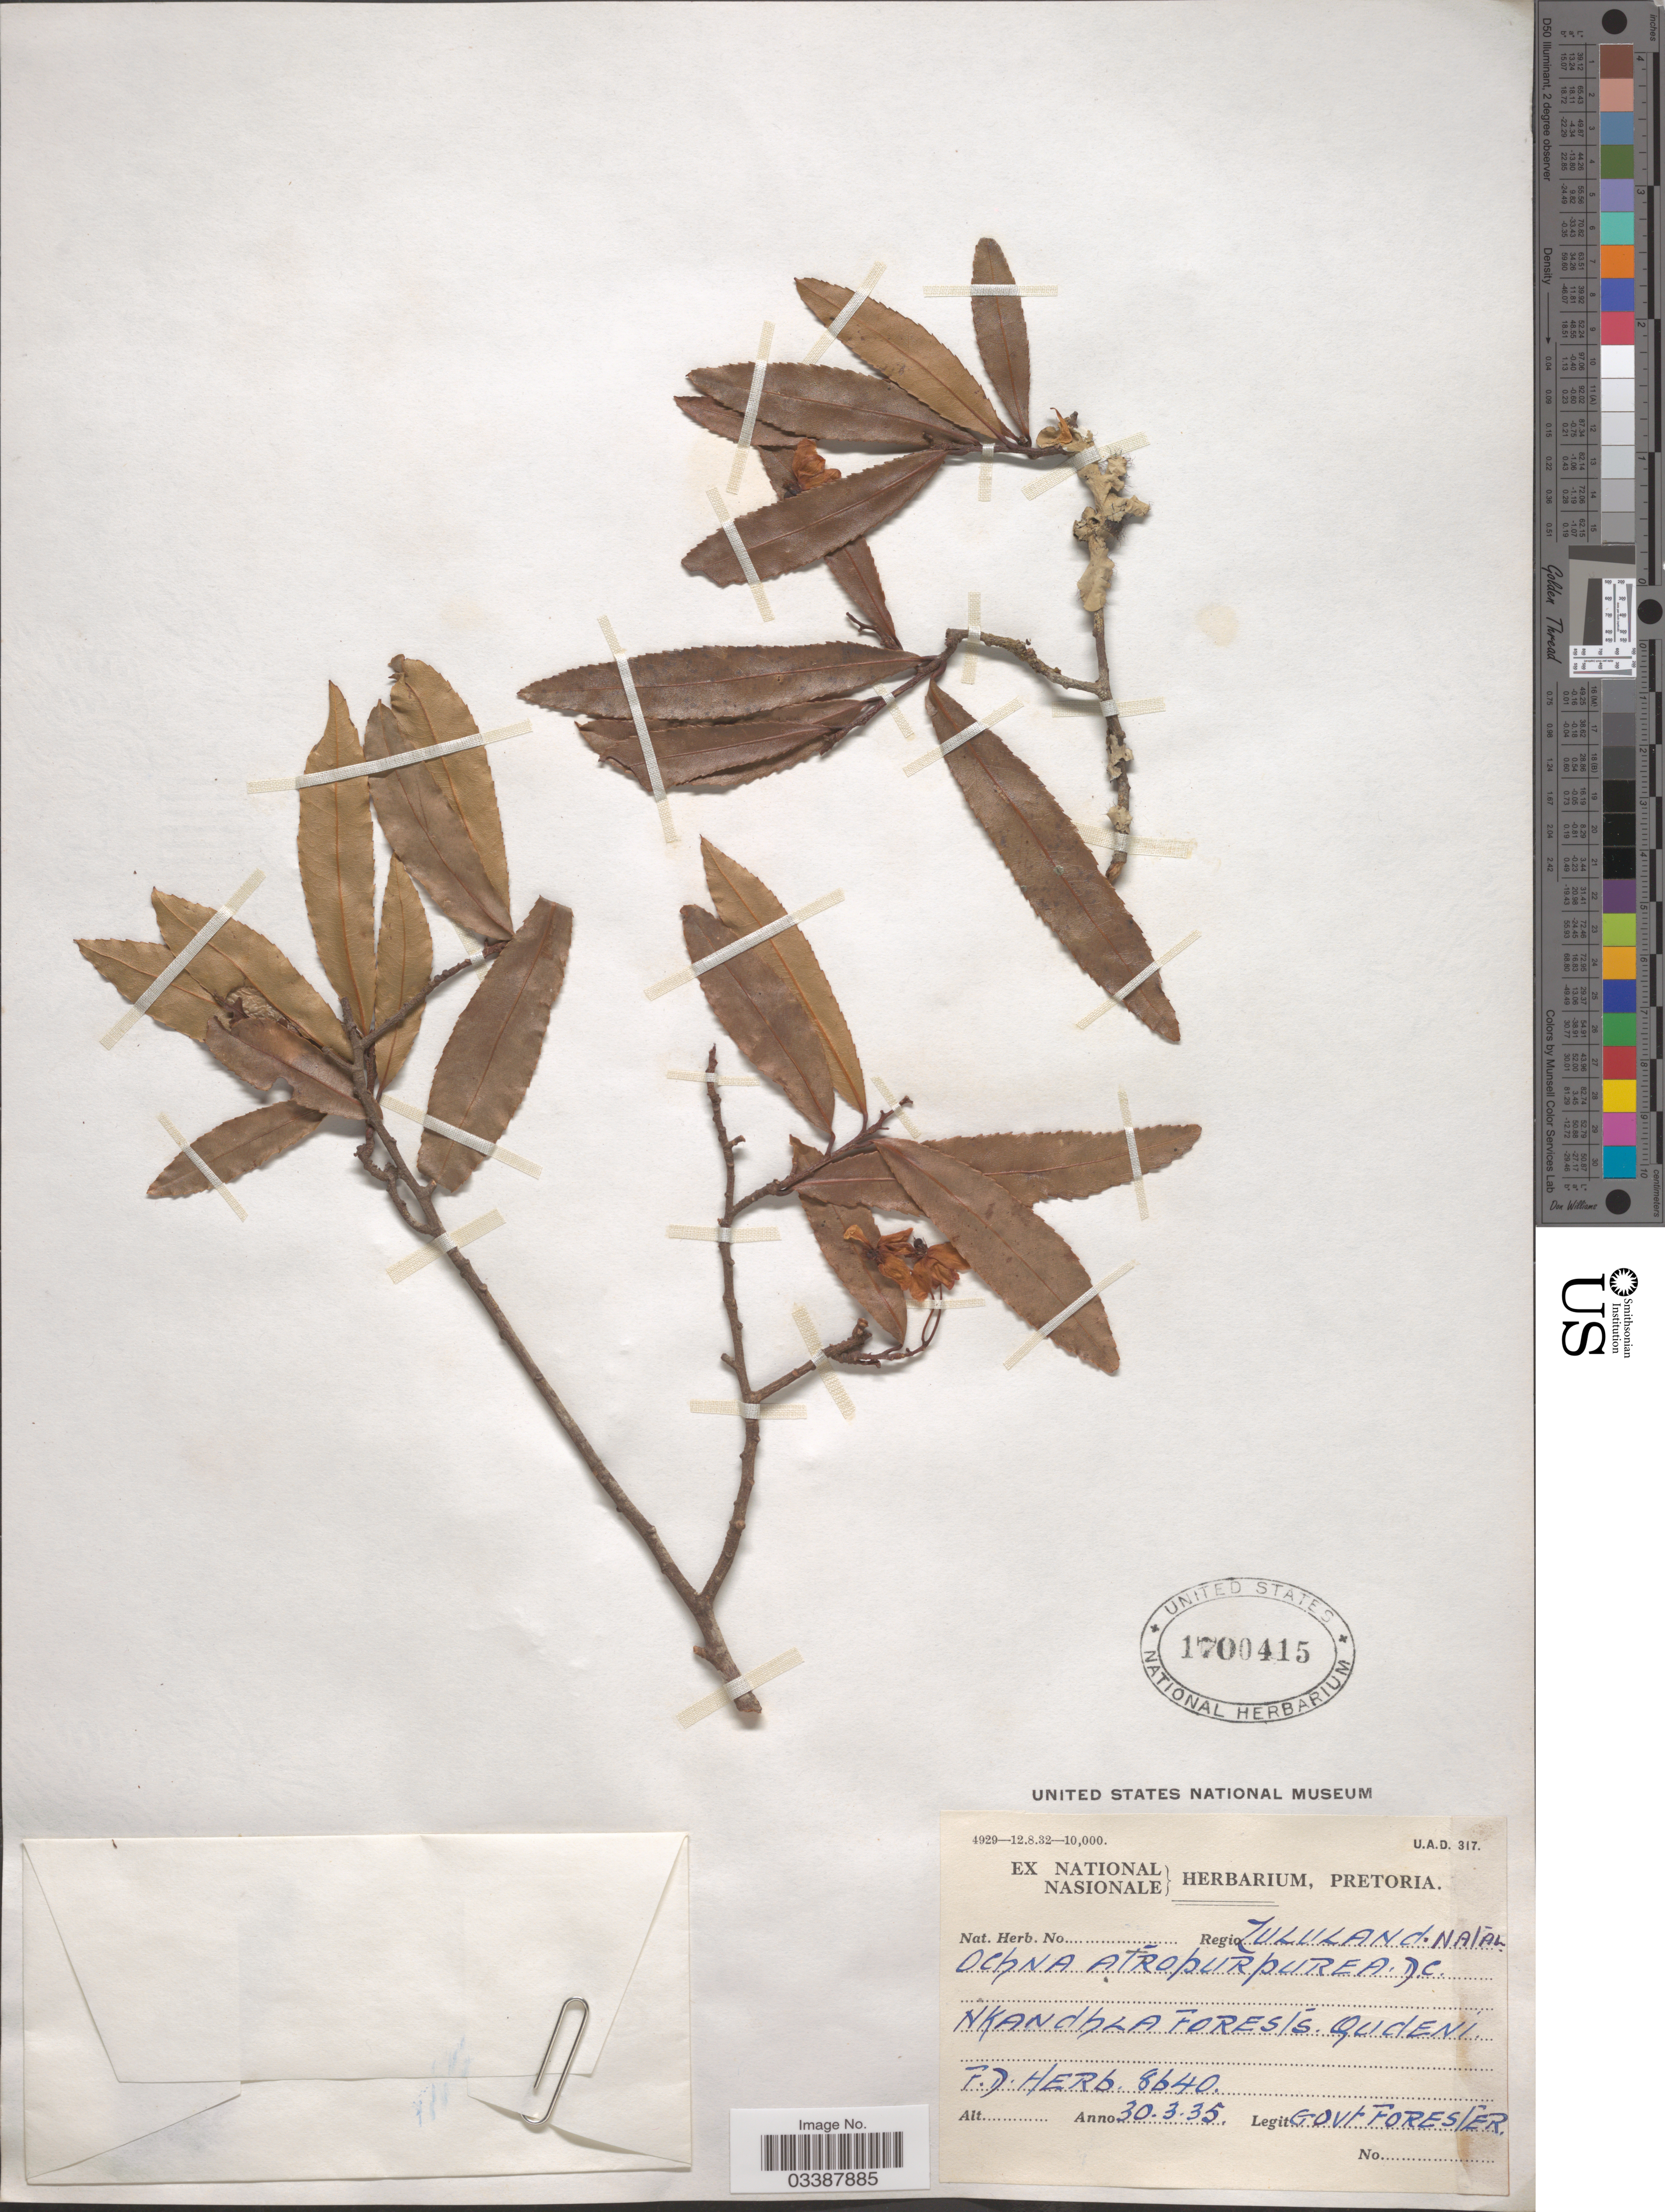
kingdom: Plantae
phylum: Tracheophyta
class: Magnoliopsida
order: Malpighiales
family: Ochnaceae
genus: Ochna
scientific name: Ochna atropurpurea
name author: DC.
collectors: Govt Forester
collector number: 8640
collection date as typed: Transcribed d/m/y: 30/3/35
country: South Africa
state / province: KwaZulu-Natal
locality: Regio Zululand-Natal. Nkandhza Forests. Qudeni.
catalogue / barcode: US 1700415